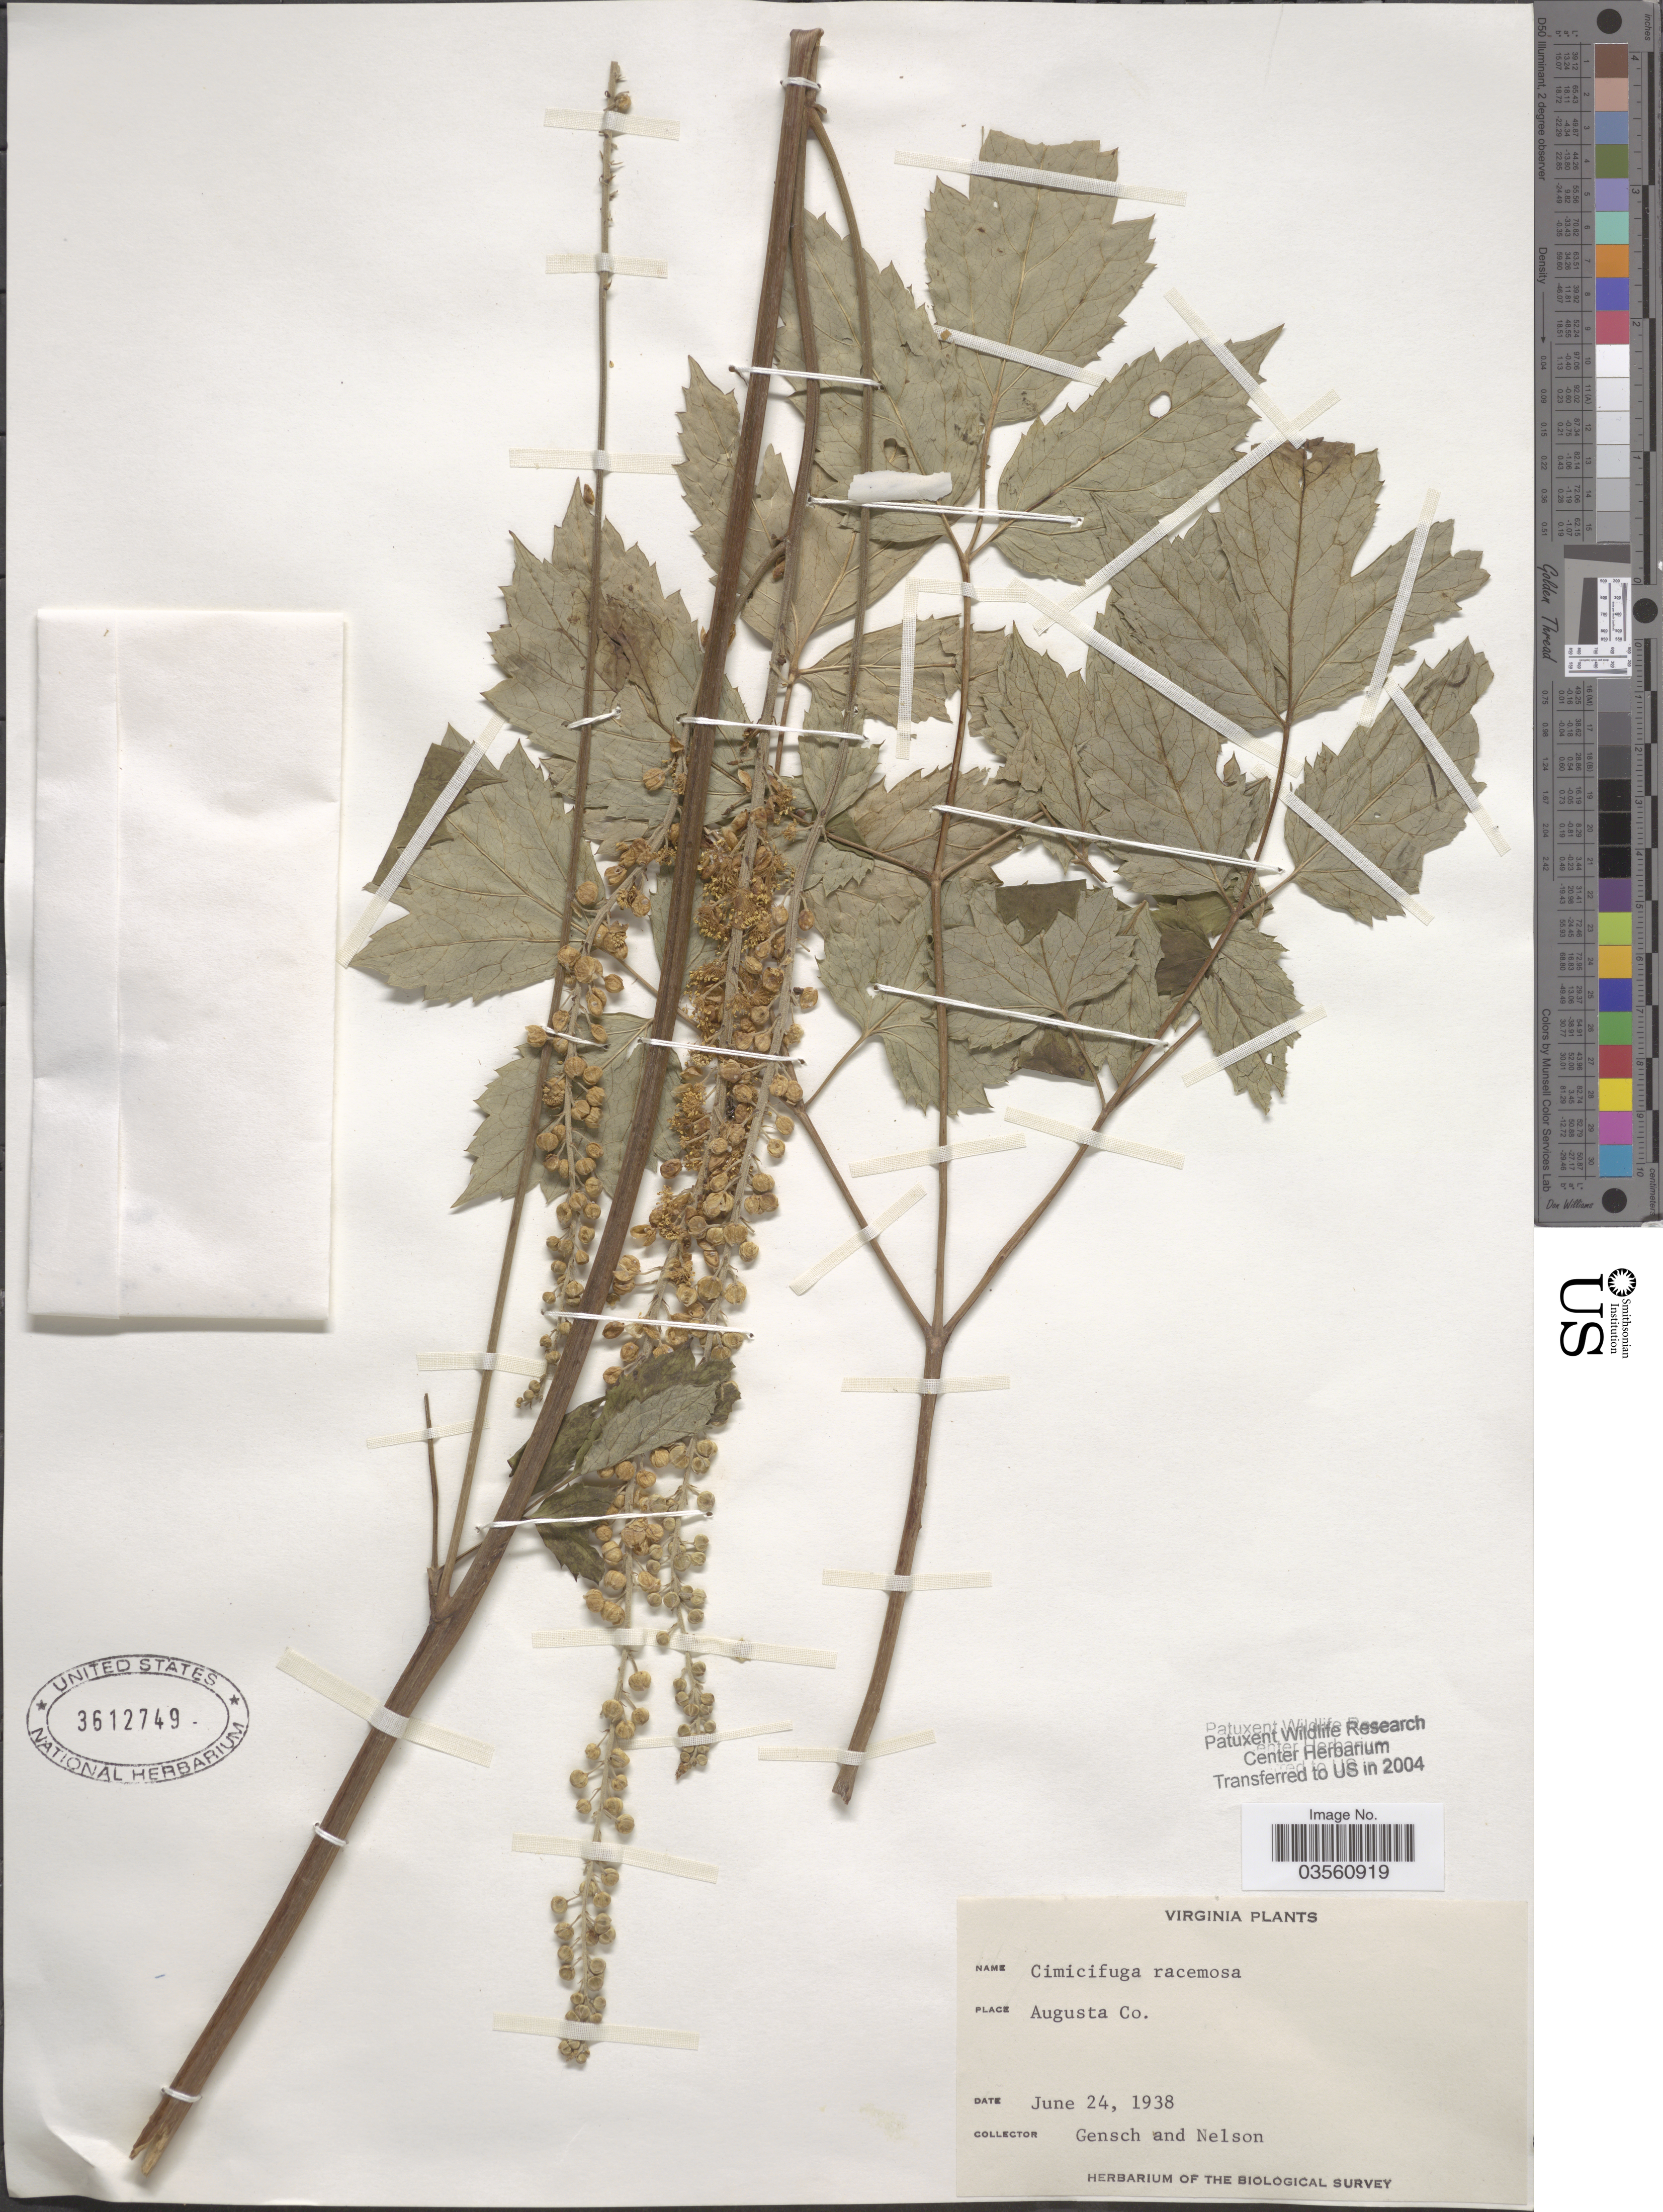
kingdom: Plantae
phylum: Tracheophyta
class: Magnoliopsida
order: Ranunculales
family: Ranunculaceae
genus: Actaea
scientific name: Actaea racemosa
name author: L.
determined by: Strong, M. T., (US), Smithsonian Institution - National Museum of Natural History (UNITED STATES)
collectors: -. Gensch & Nelson, --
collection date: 1938-06-24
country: United States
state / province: Virginia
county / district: Augusta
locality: Augusta Co.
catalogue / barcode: US 3612749